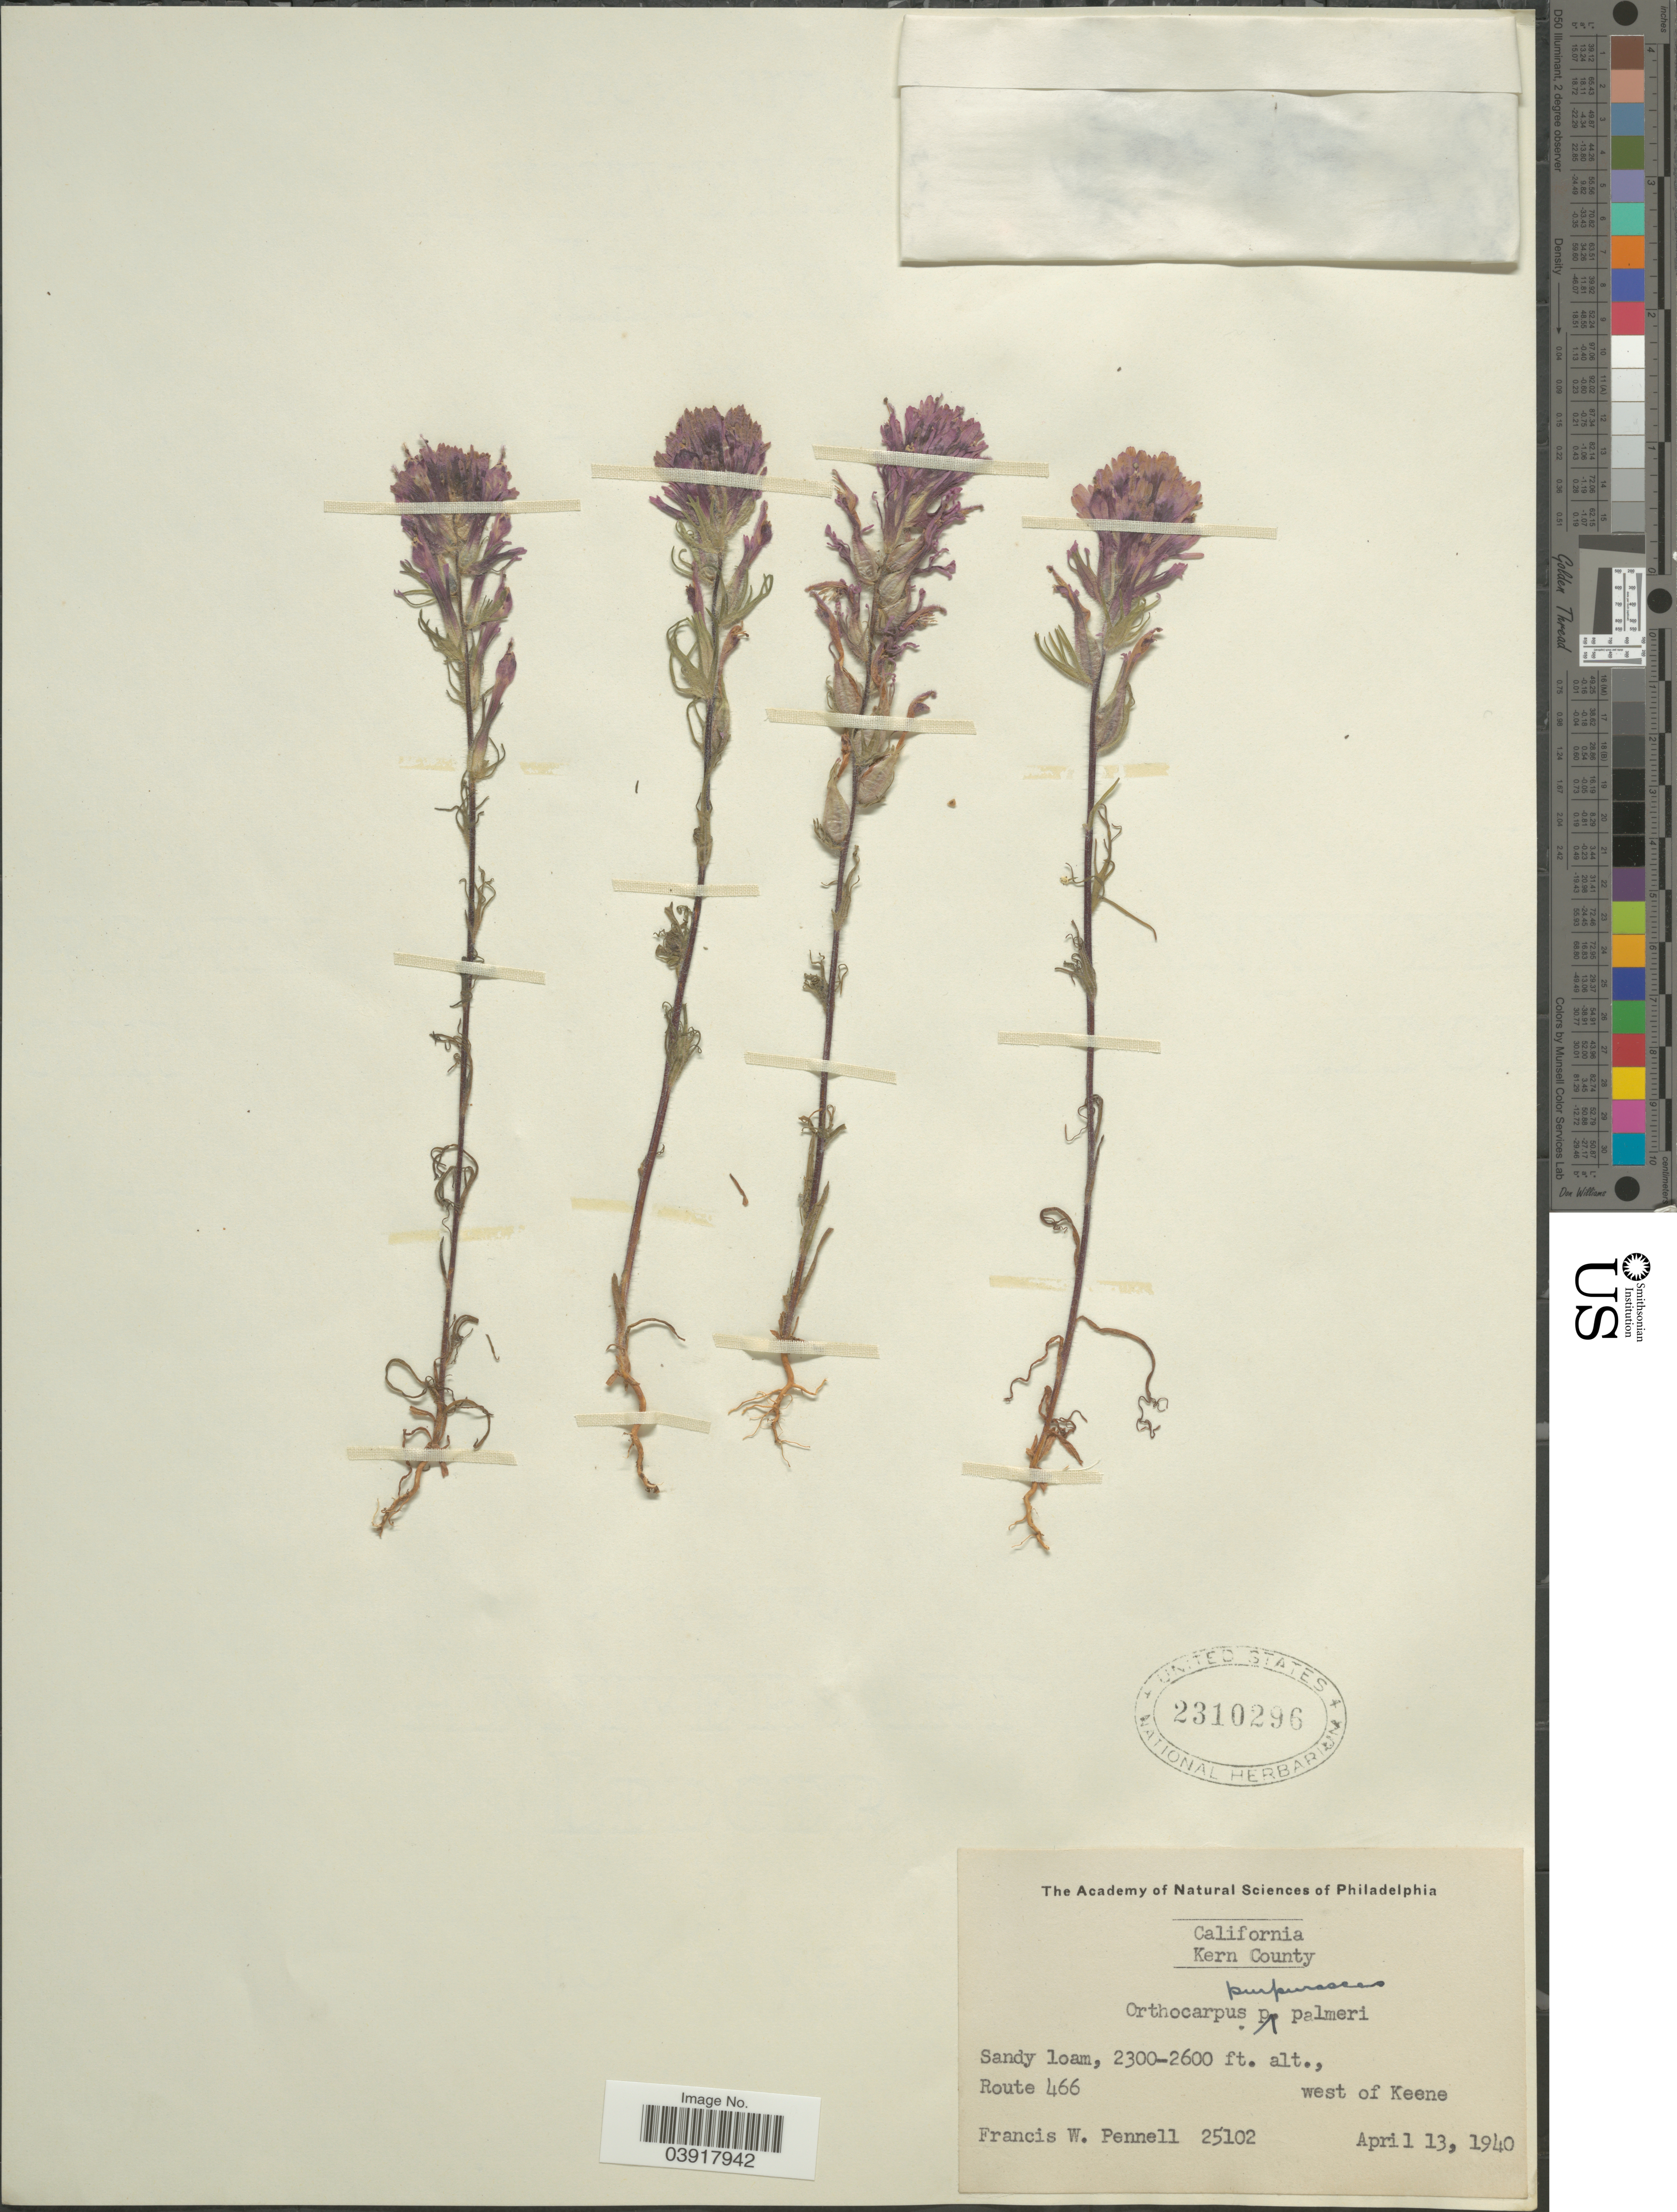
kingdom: Plantae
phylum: Tracheophyta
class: Magnoliopsida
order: Lamiales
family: Orobanchaceae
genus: Orthocarpus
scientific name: Orthocarpus purpurascens var. palmeri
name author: A. Gray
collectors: F. W. Pennell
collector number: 25102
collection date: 1940-04-13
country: United States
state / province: California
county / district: Kern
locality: Kern County. Sandy loam, Route 466 west of Keene.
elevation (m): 701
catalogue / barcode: US 2310296